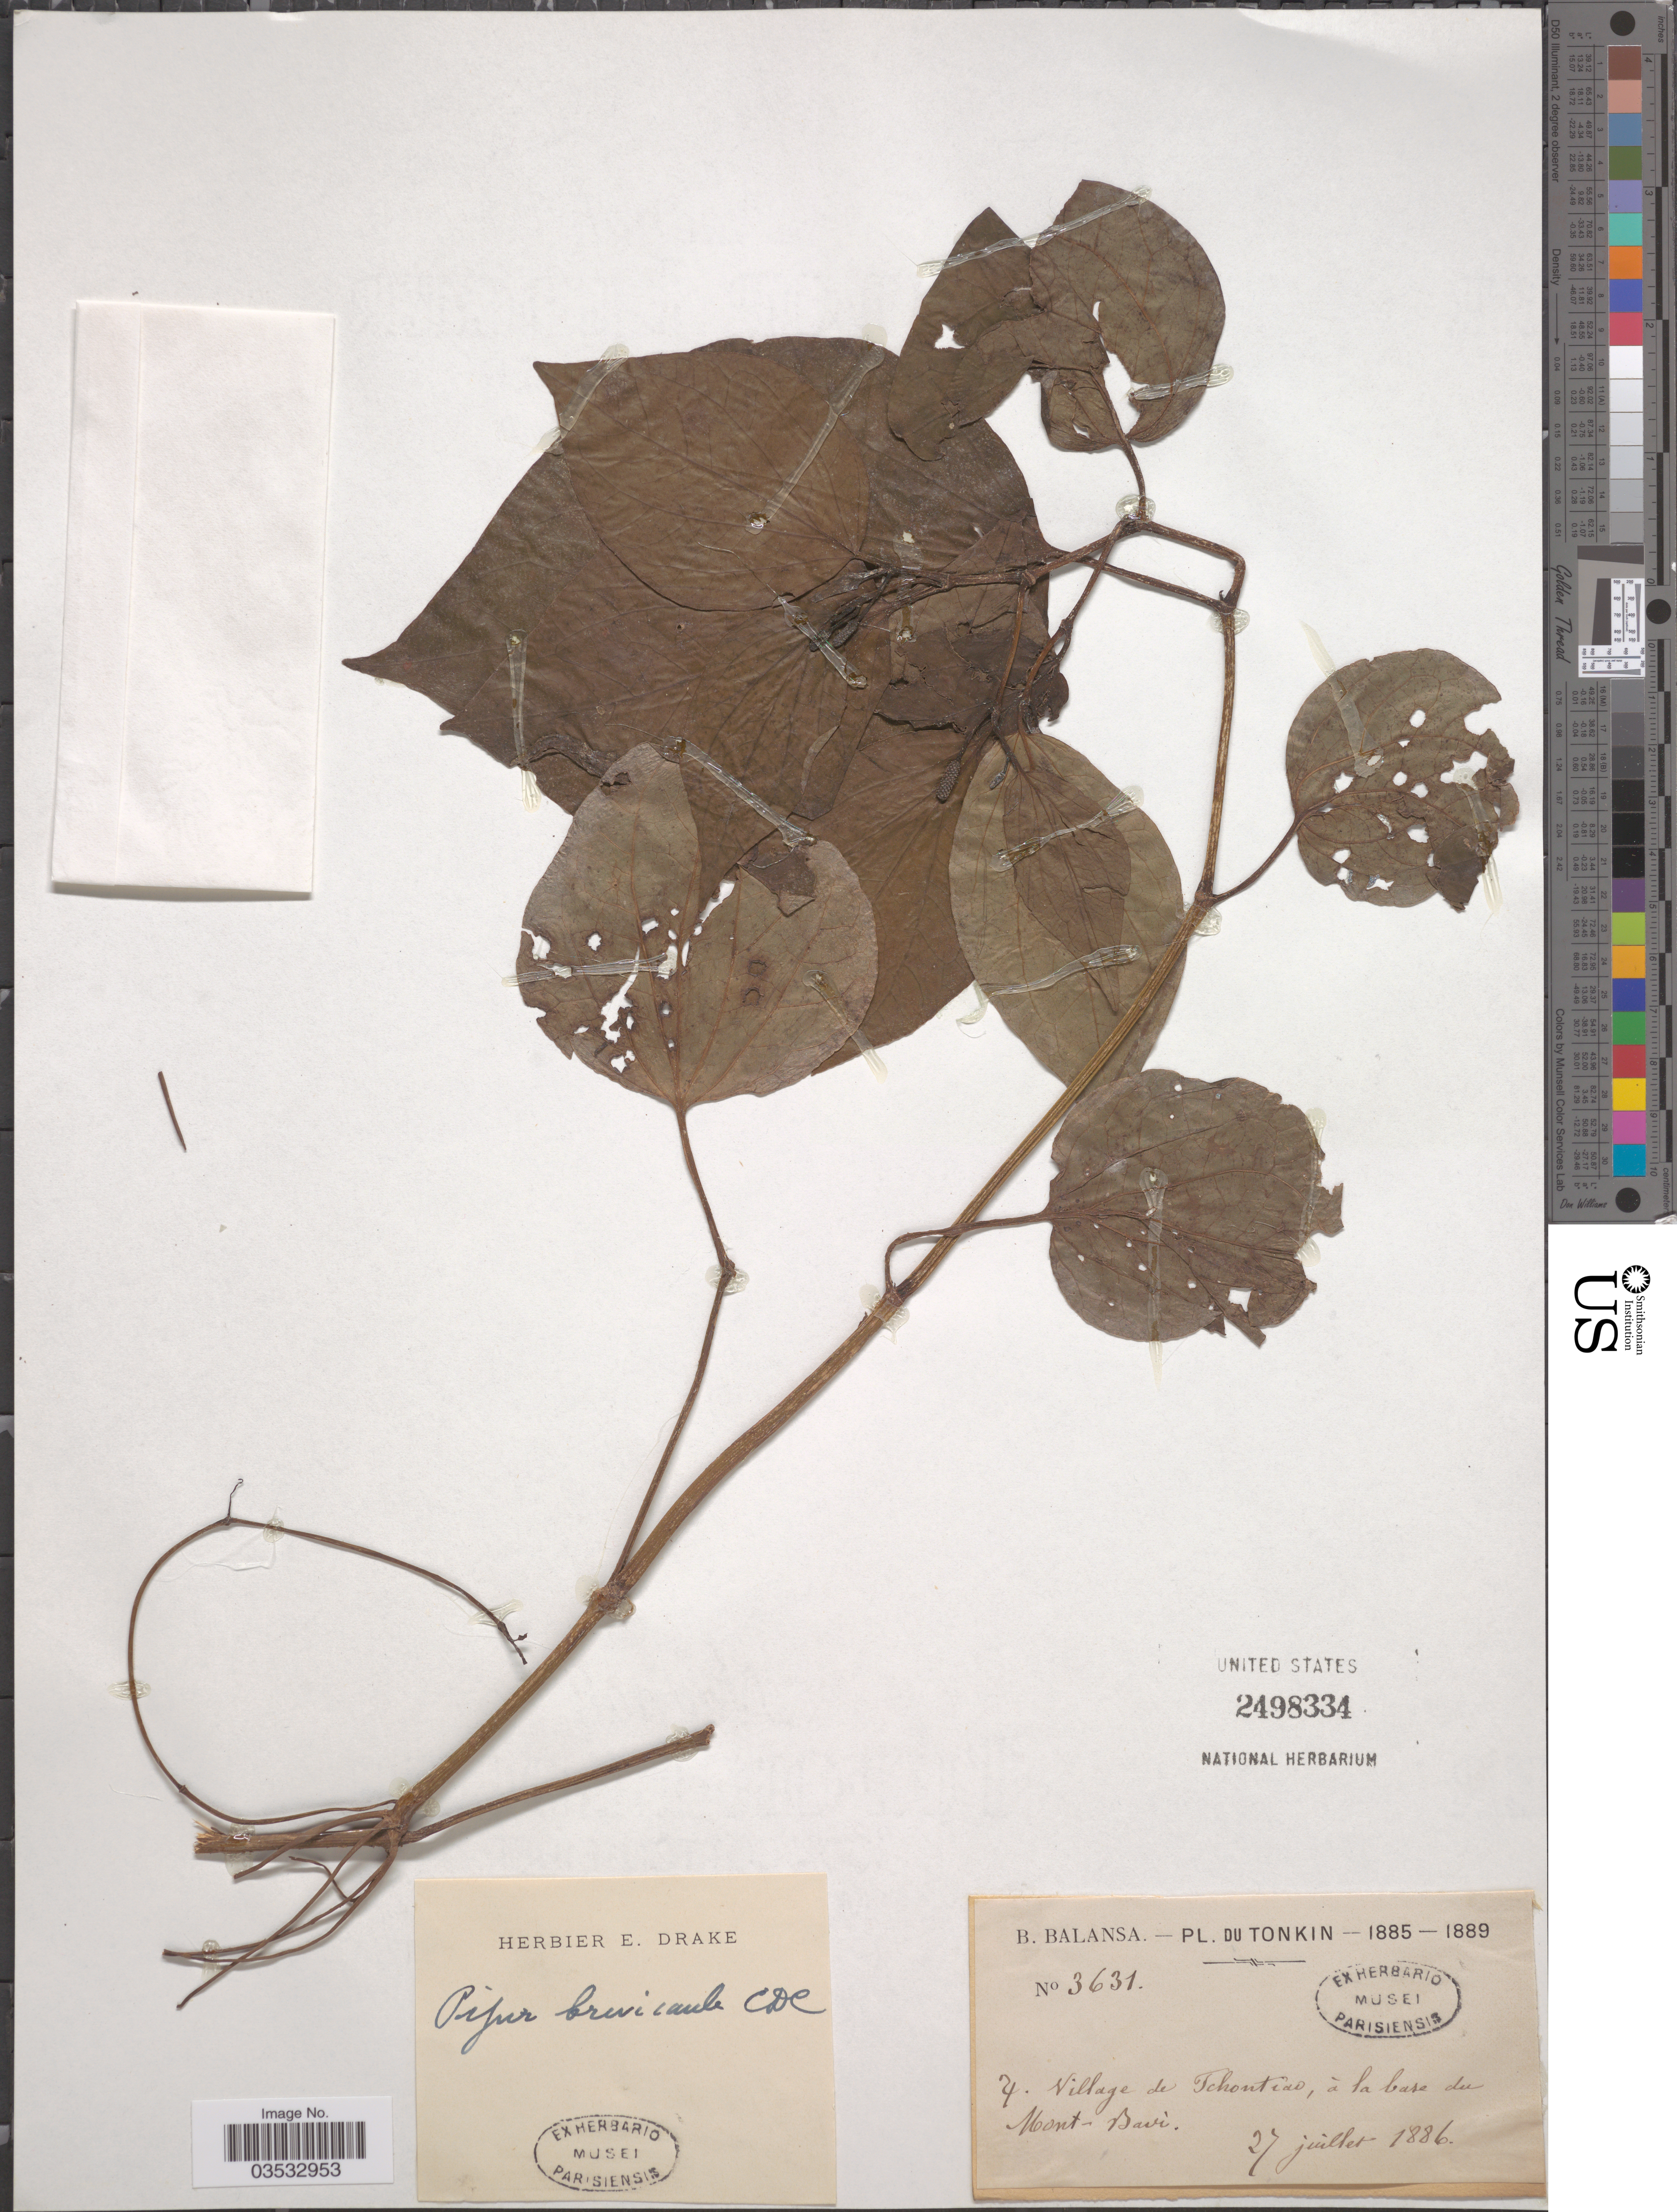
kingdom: Plantae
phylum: Tracheophyta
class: Magnoliopsida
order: Piperales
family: Piperaceae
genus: Piper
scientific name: Piper brevicaule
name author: C. DC.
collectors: B. Balansa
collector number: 3631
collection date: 1886-07-27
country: Vietnam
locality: Tonkin. Village de Tchontiao, à la base du Mont-Bavi.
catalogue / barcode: US 2498334